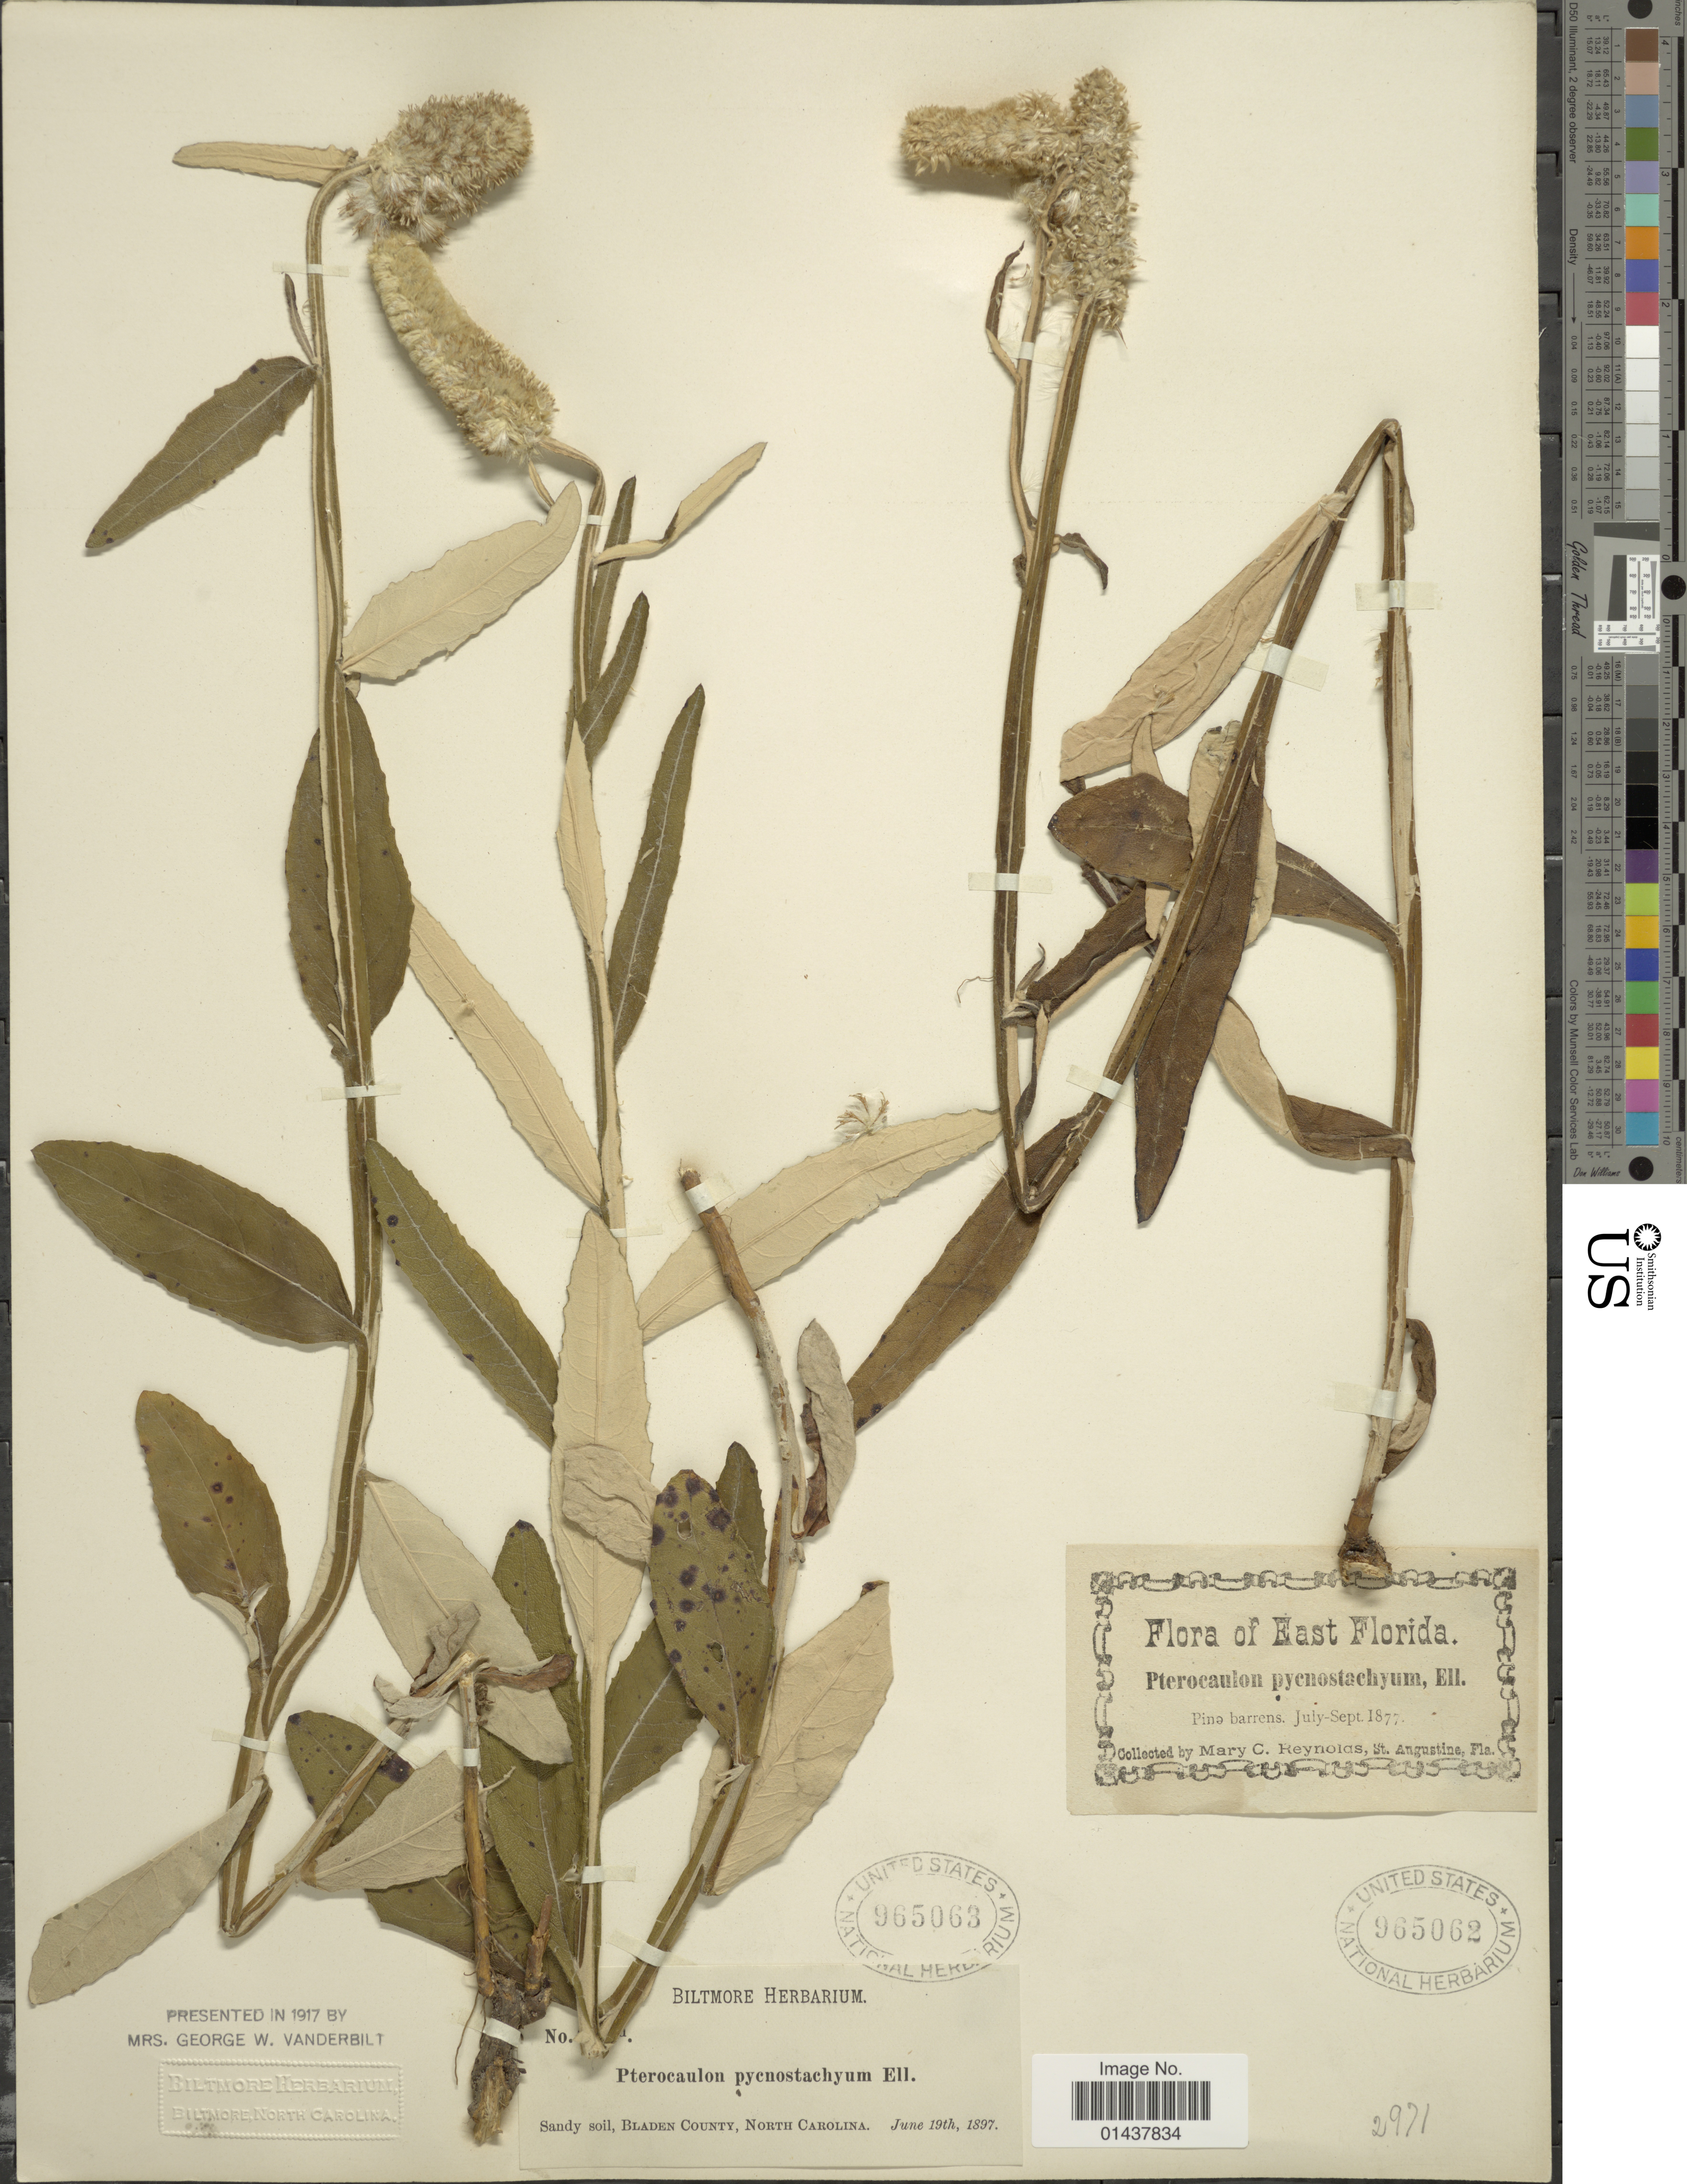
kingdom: Plantae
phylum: Tracheophyta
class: Magnoliopsida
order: Asterales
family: Asteraceae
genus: Pterocaulon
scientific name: Pterocaulon pycnostachyum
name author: (Michx.) Elliott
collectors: M. Reynolds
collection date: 1877-07/1877-09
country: United States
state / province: Florida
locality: East Florida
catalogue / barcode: US 965062-2